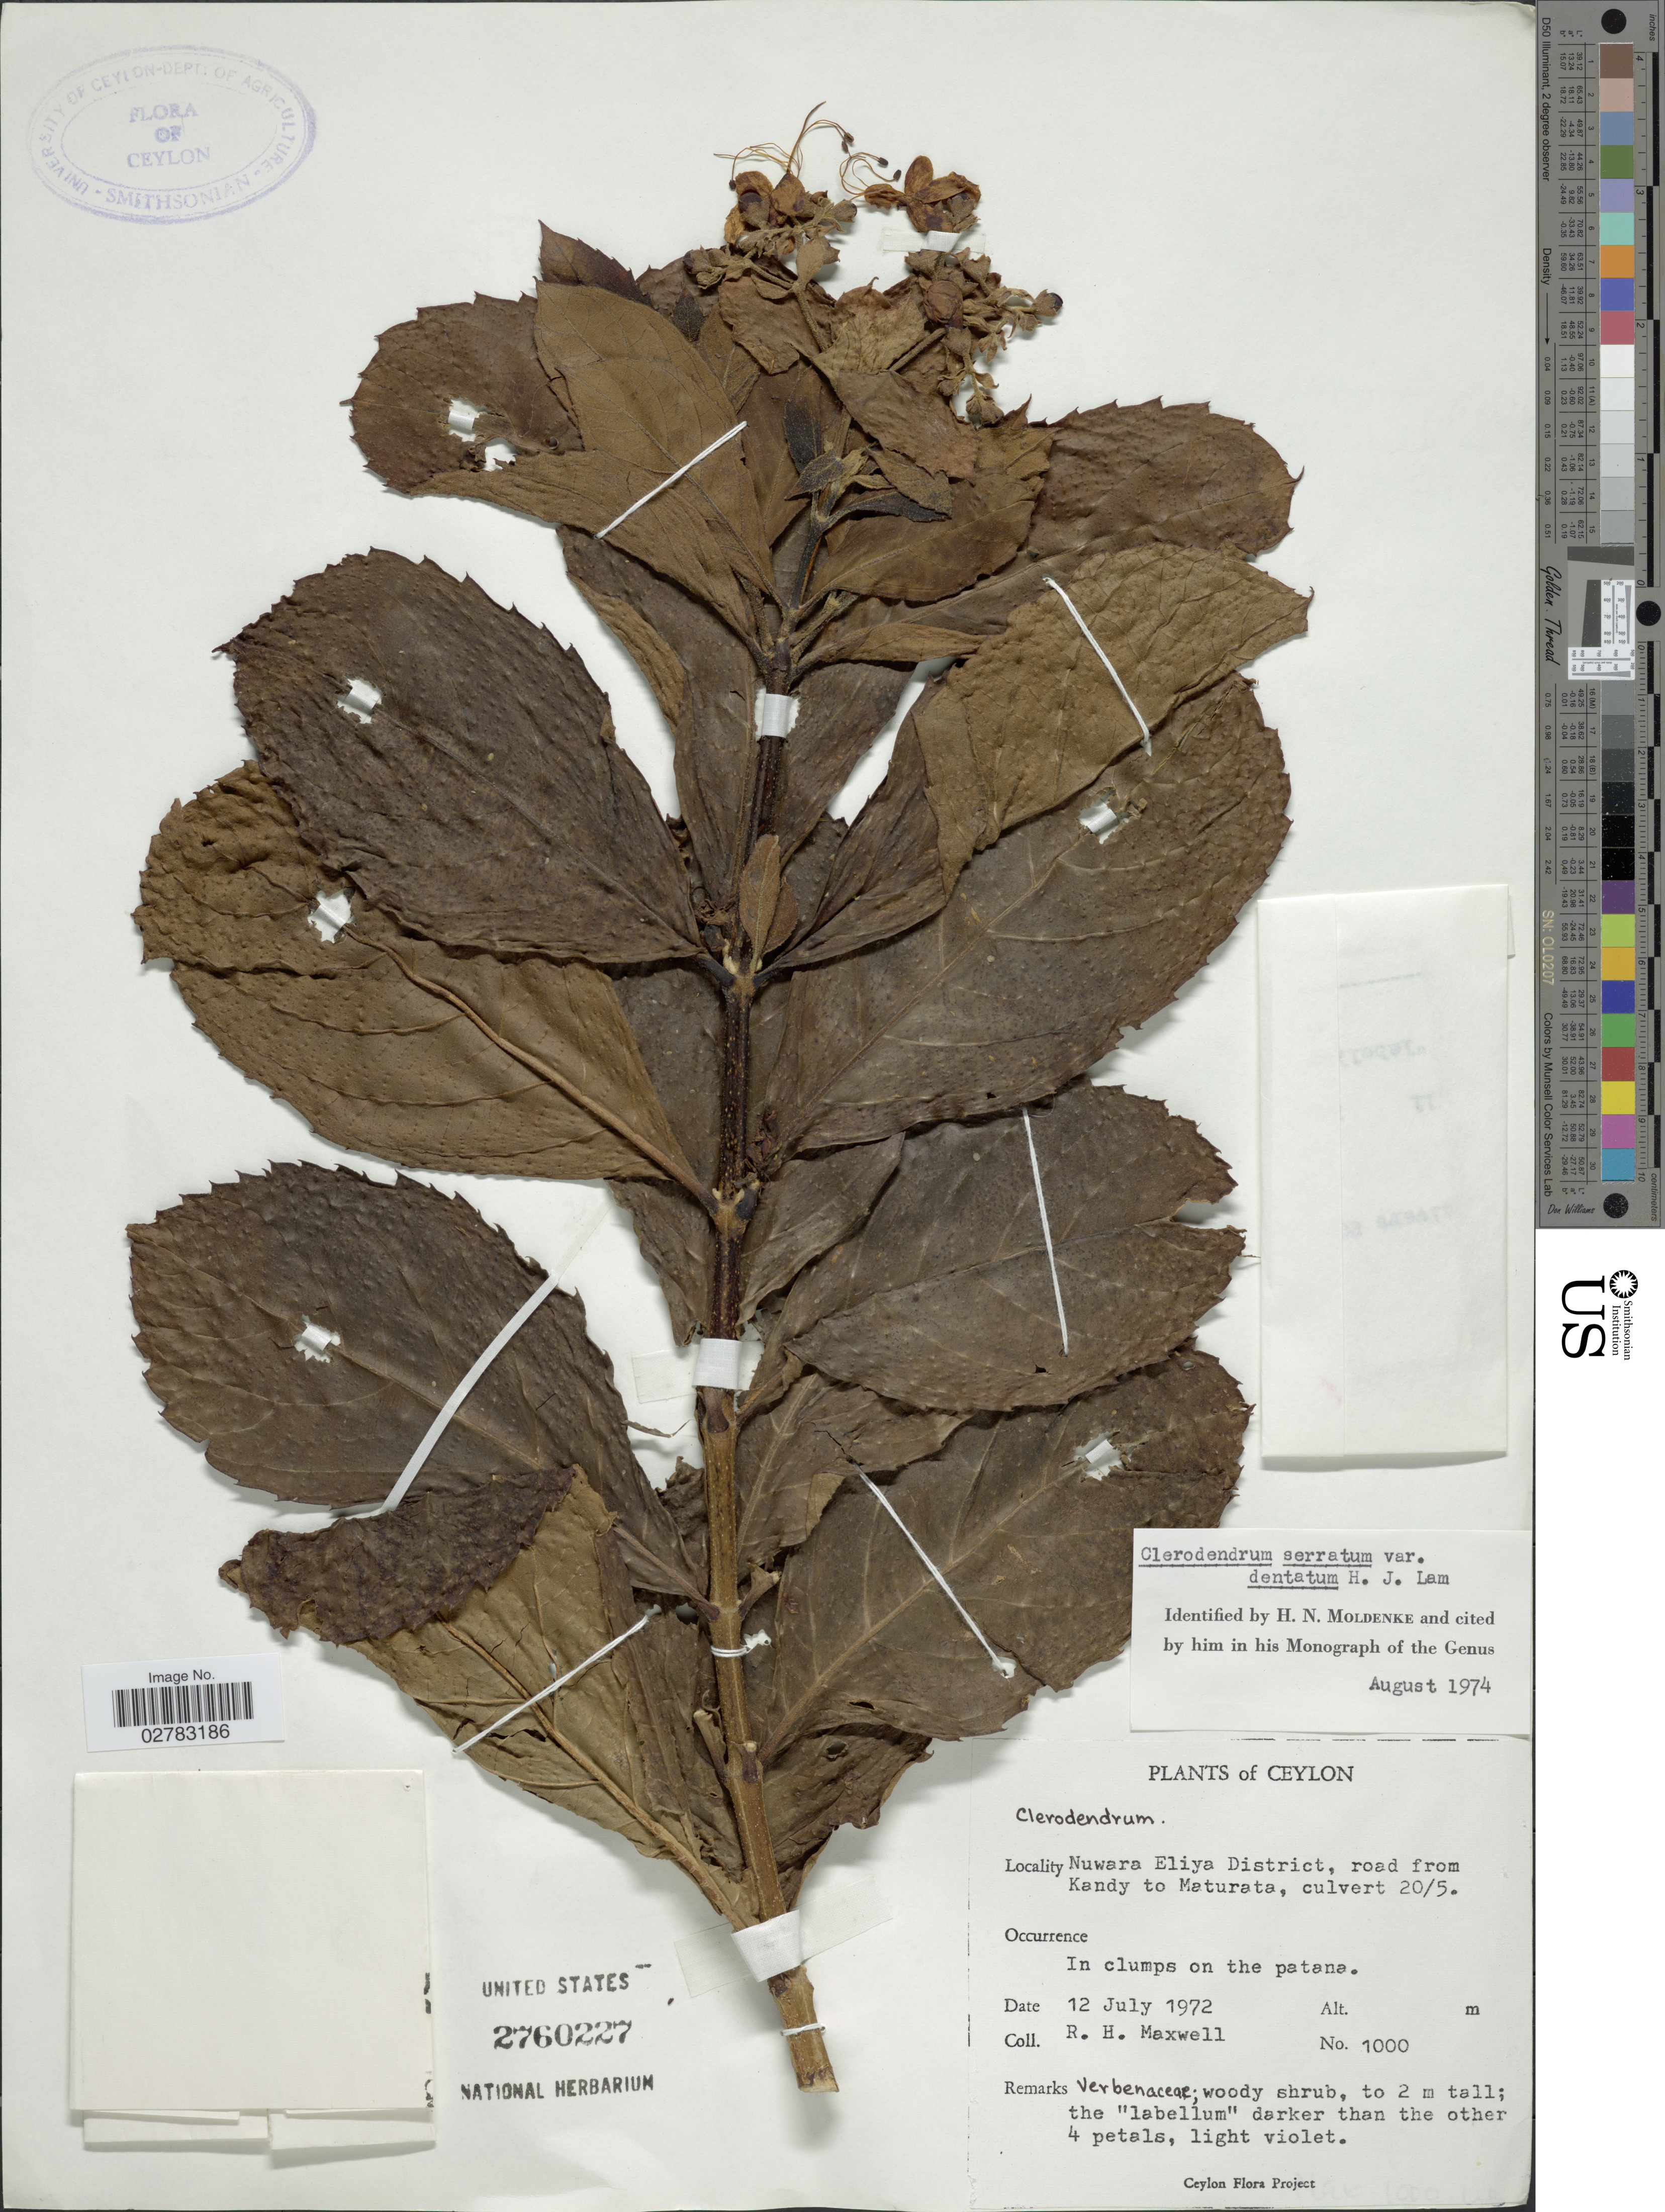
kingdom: Plantae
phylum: Tracheophyta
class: Magnoliopsida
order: Lamiales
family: Lamiaceae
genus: Clerodendrum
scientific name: Clerodendrum serratum var. dentatum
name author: H.J. Lam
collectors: R. Maxwell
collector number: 1000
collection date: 1972-07-12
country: Sri Lanka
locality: Ceylon. Nuwara Eliya District, road from Kandy to Maturata, culvert 20/5.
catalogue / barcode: US 2760227